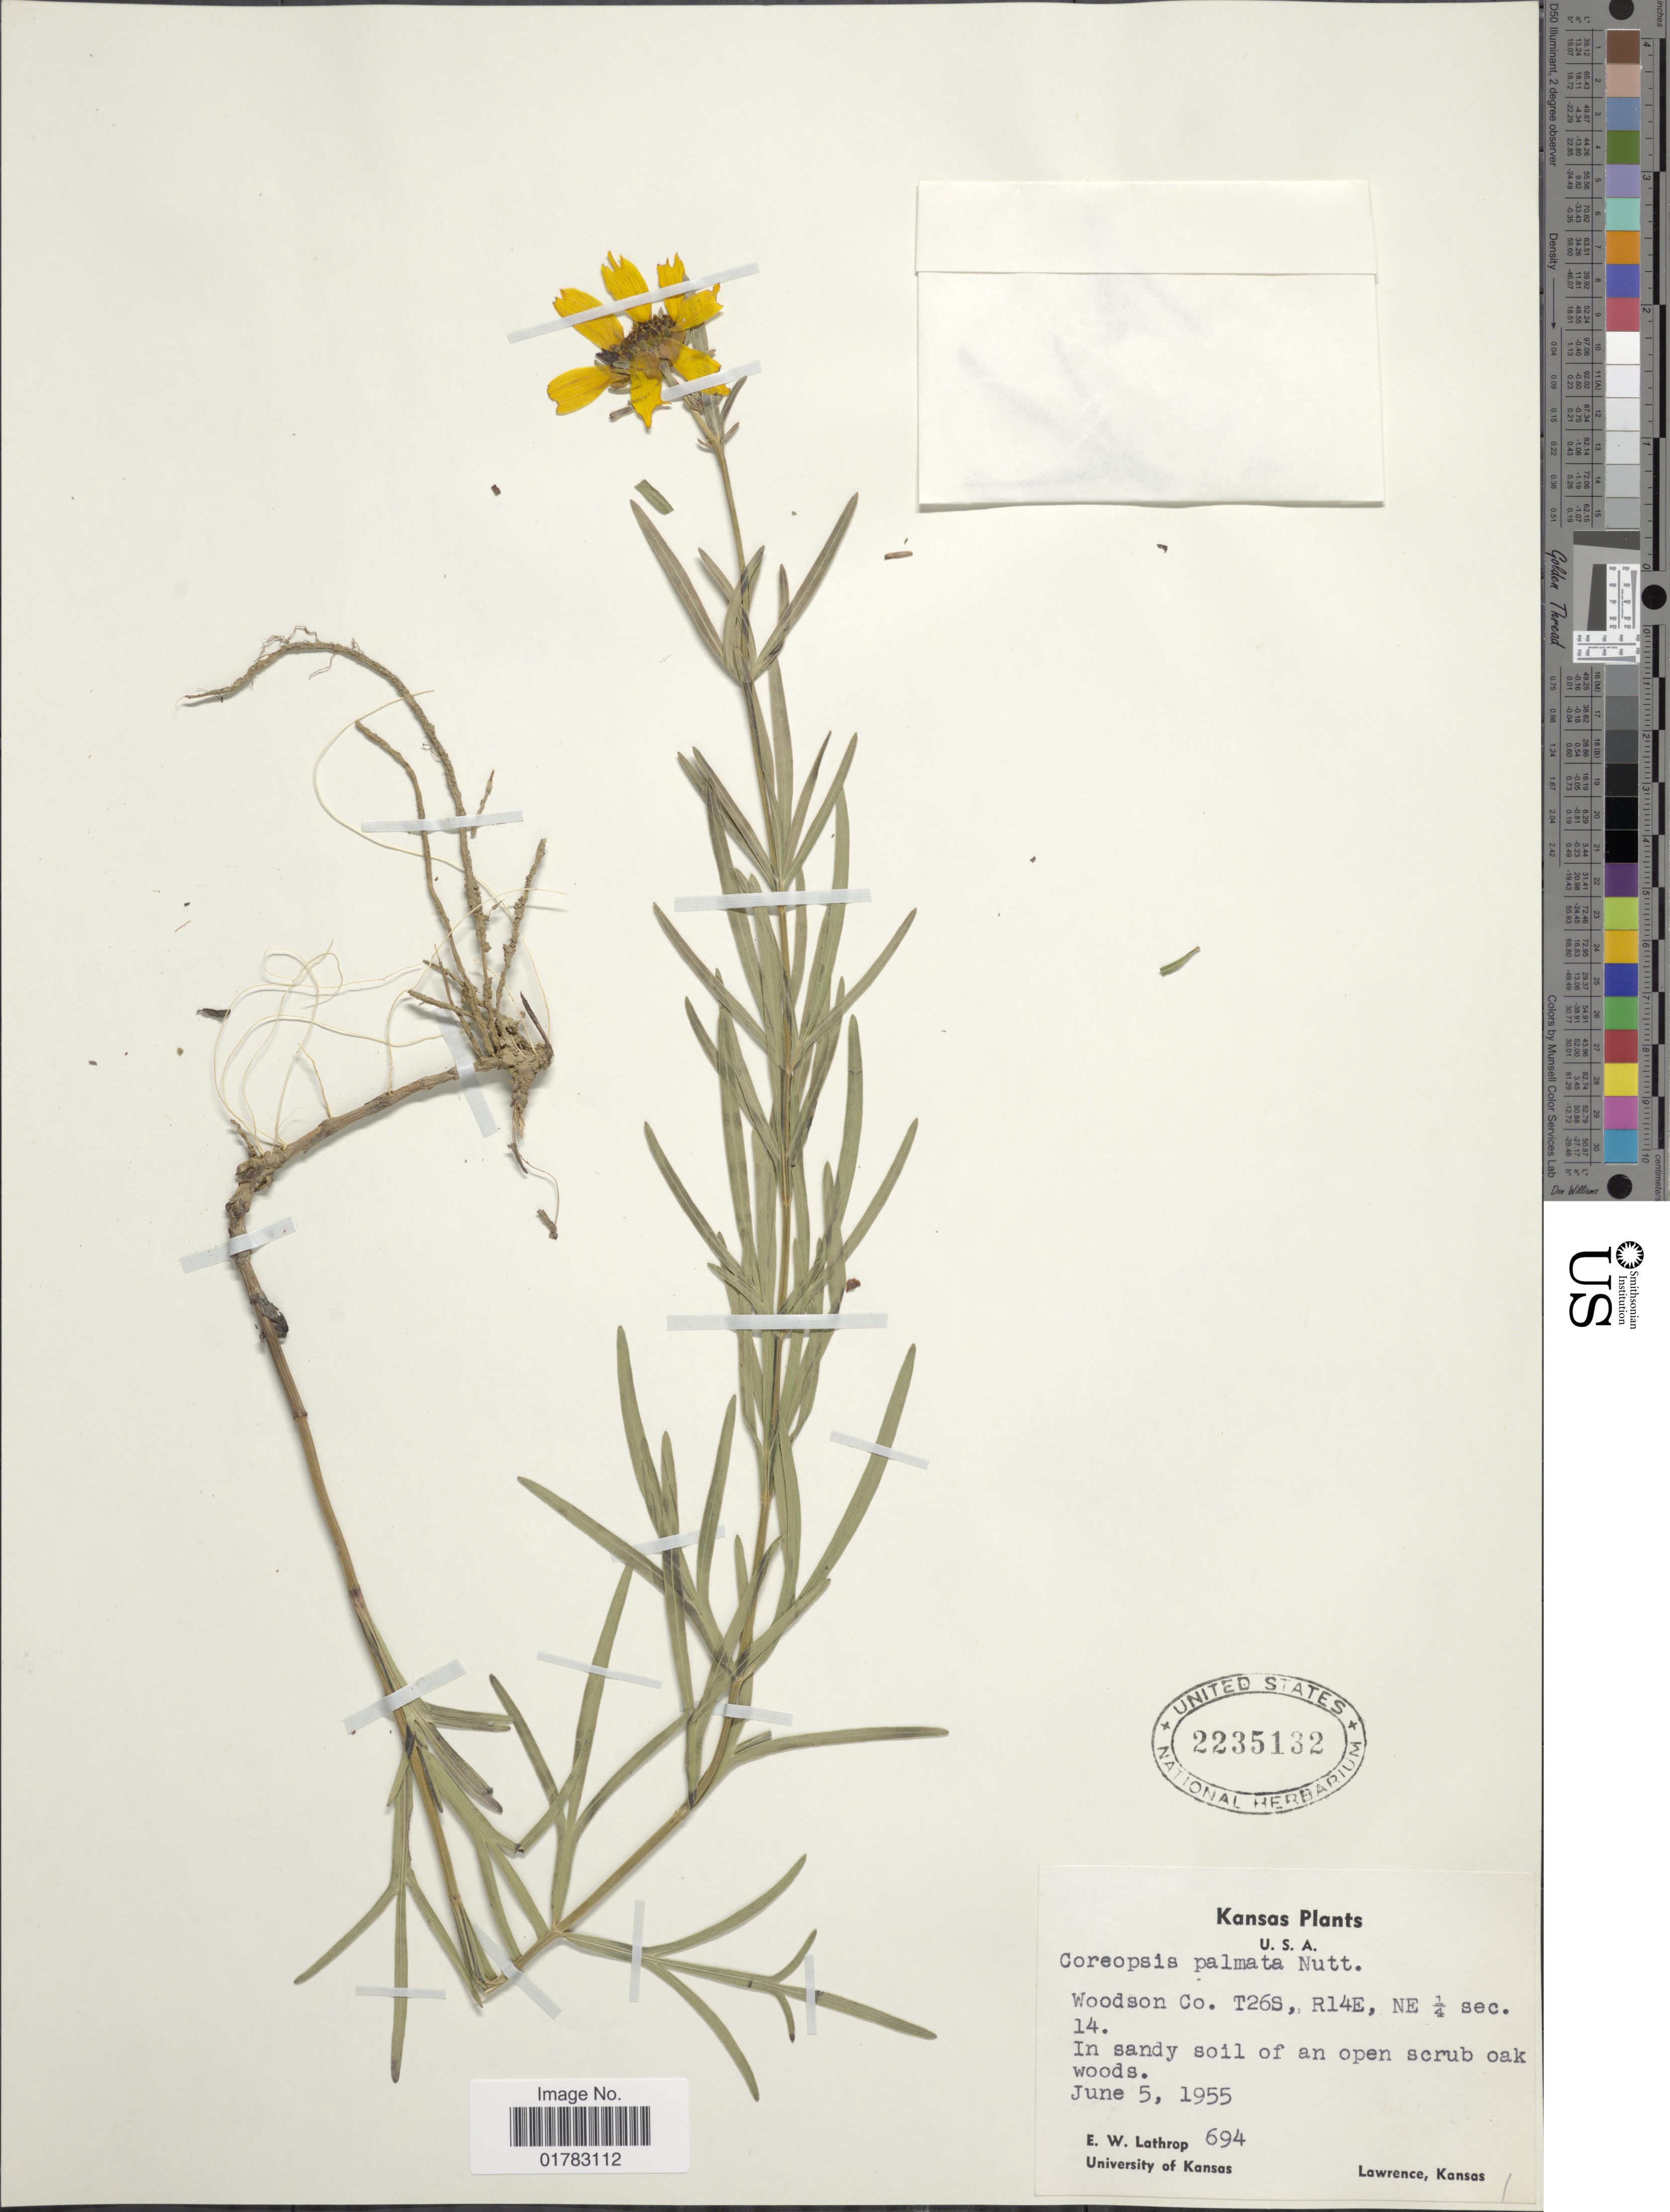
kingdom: Plantae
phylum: Tracheophyta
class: Magnoliopsida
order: Asterales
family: Asteraceae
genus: Coreopsis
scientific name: Coreopsis palmata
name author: Nutt.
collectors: E. W. Lathrop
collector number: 694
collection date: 1955-06-05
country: United States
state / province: Kansas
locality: Woodson Co., T26S, R14E, NE ¼ sec. 14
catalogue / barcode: US 2235132